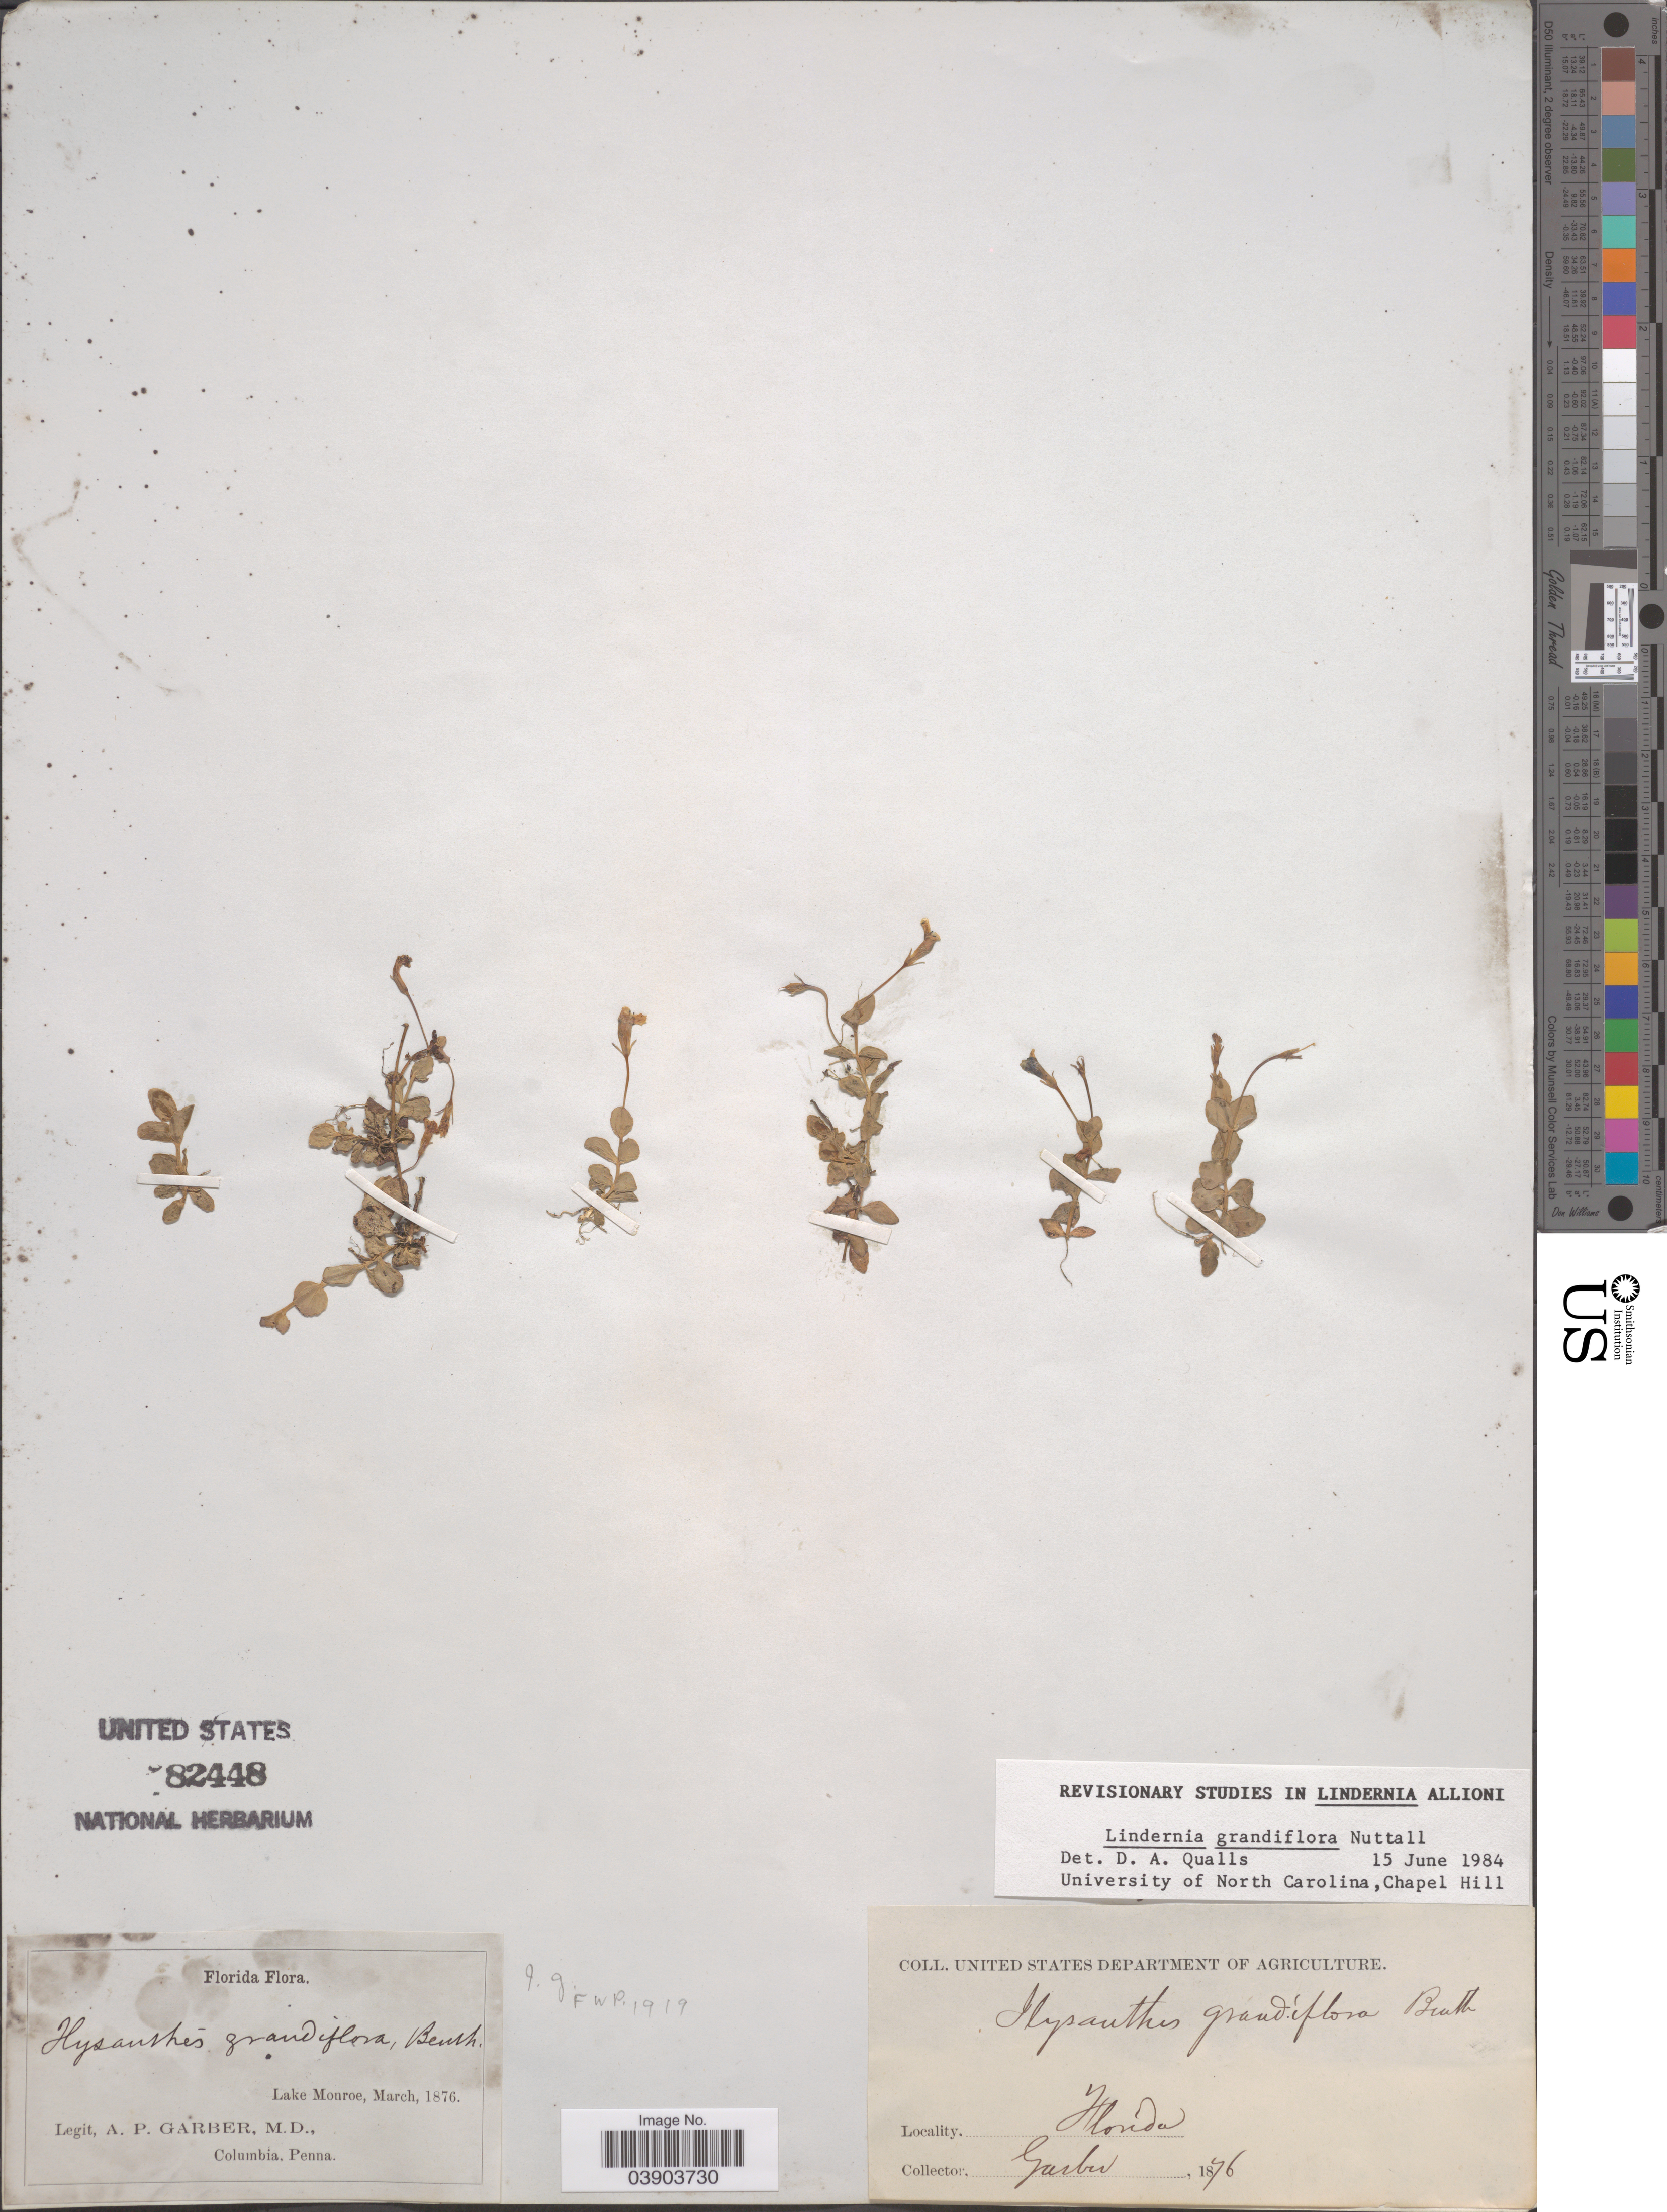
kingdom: Plantae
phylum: Tracheophyta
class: Magnoliopsida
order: Lamiales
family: Linderniaceae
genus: Lindernia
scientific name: Lindernia grandiflora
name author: Nutt.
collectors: A. P. Garber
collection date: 1876-03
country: United States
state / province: Florida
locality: Lake Monroe.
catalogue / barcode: US 82448